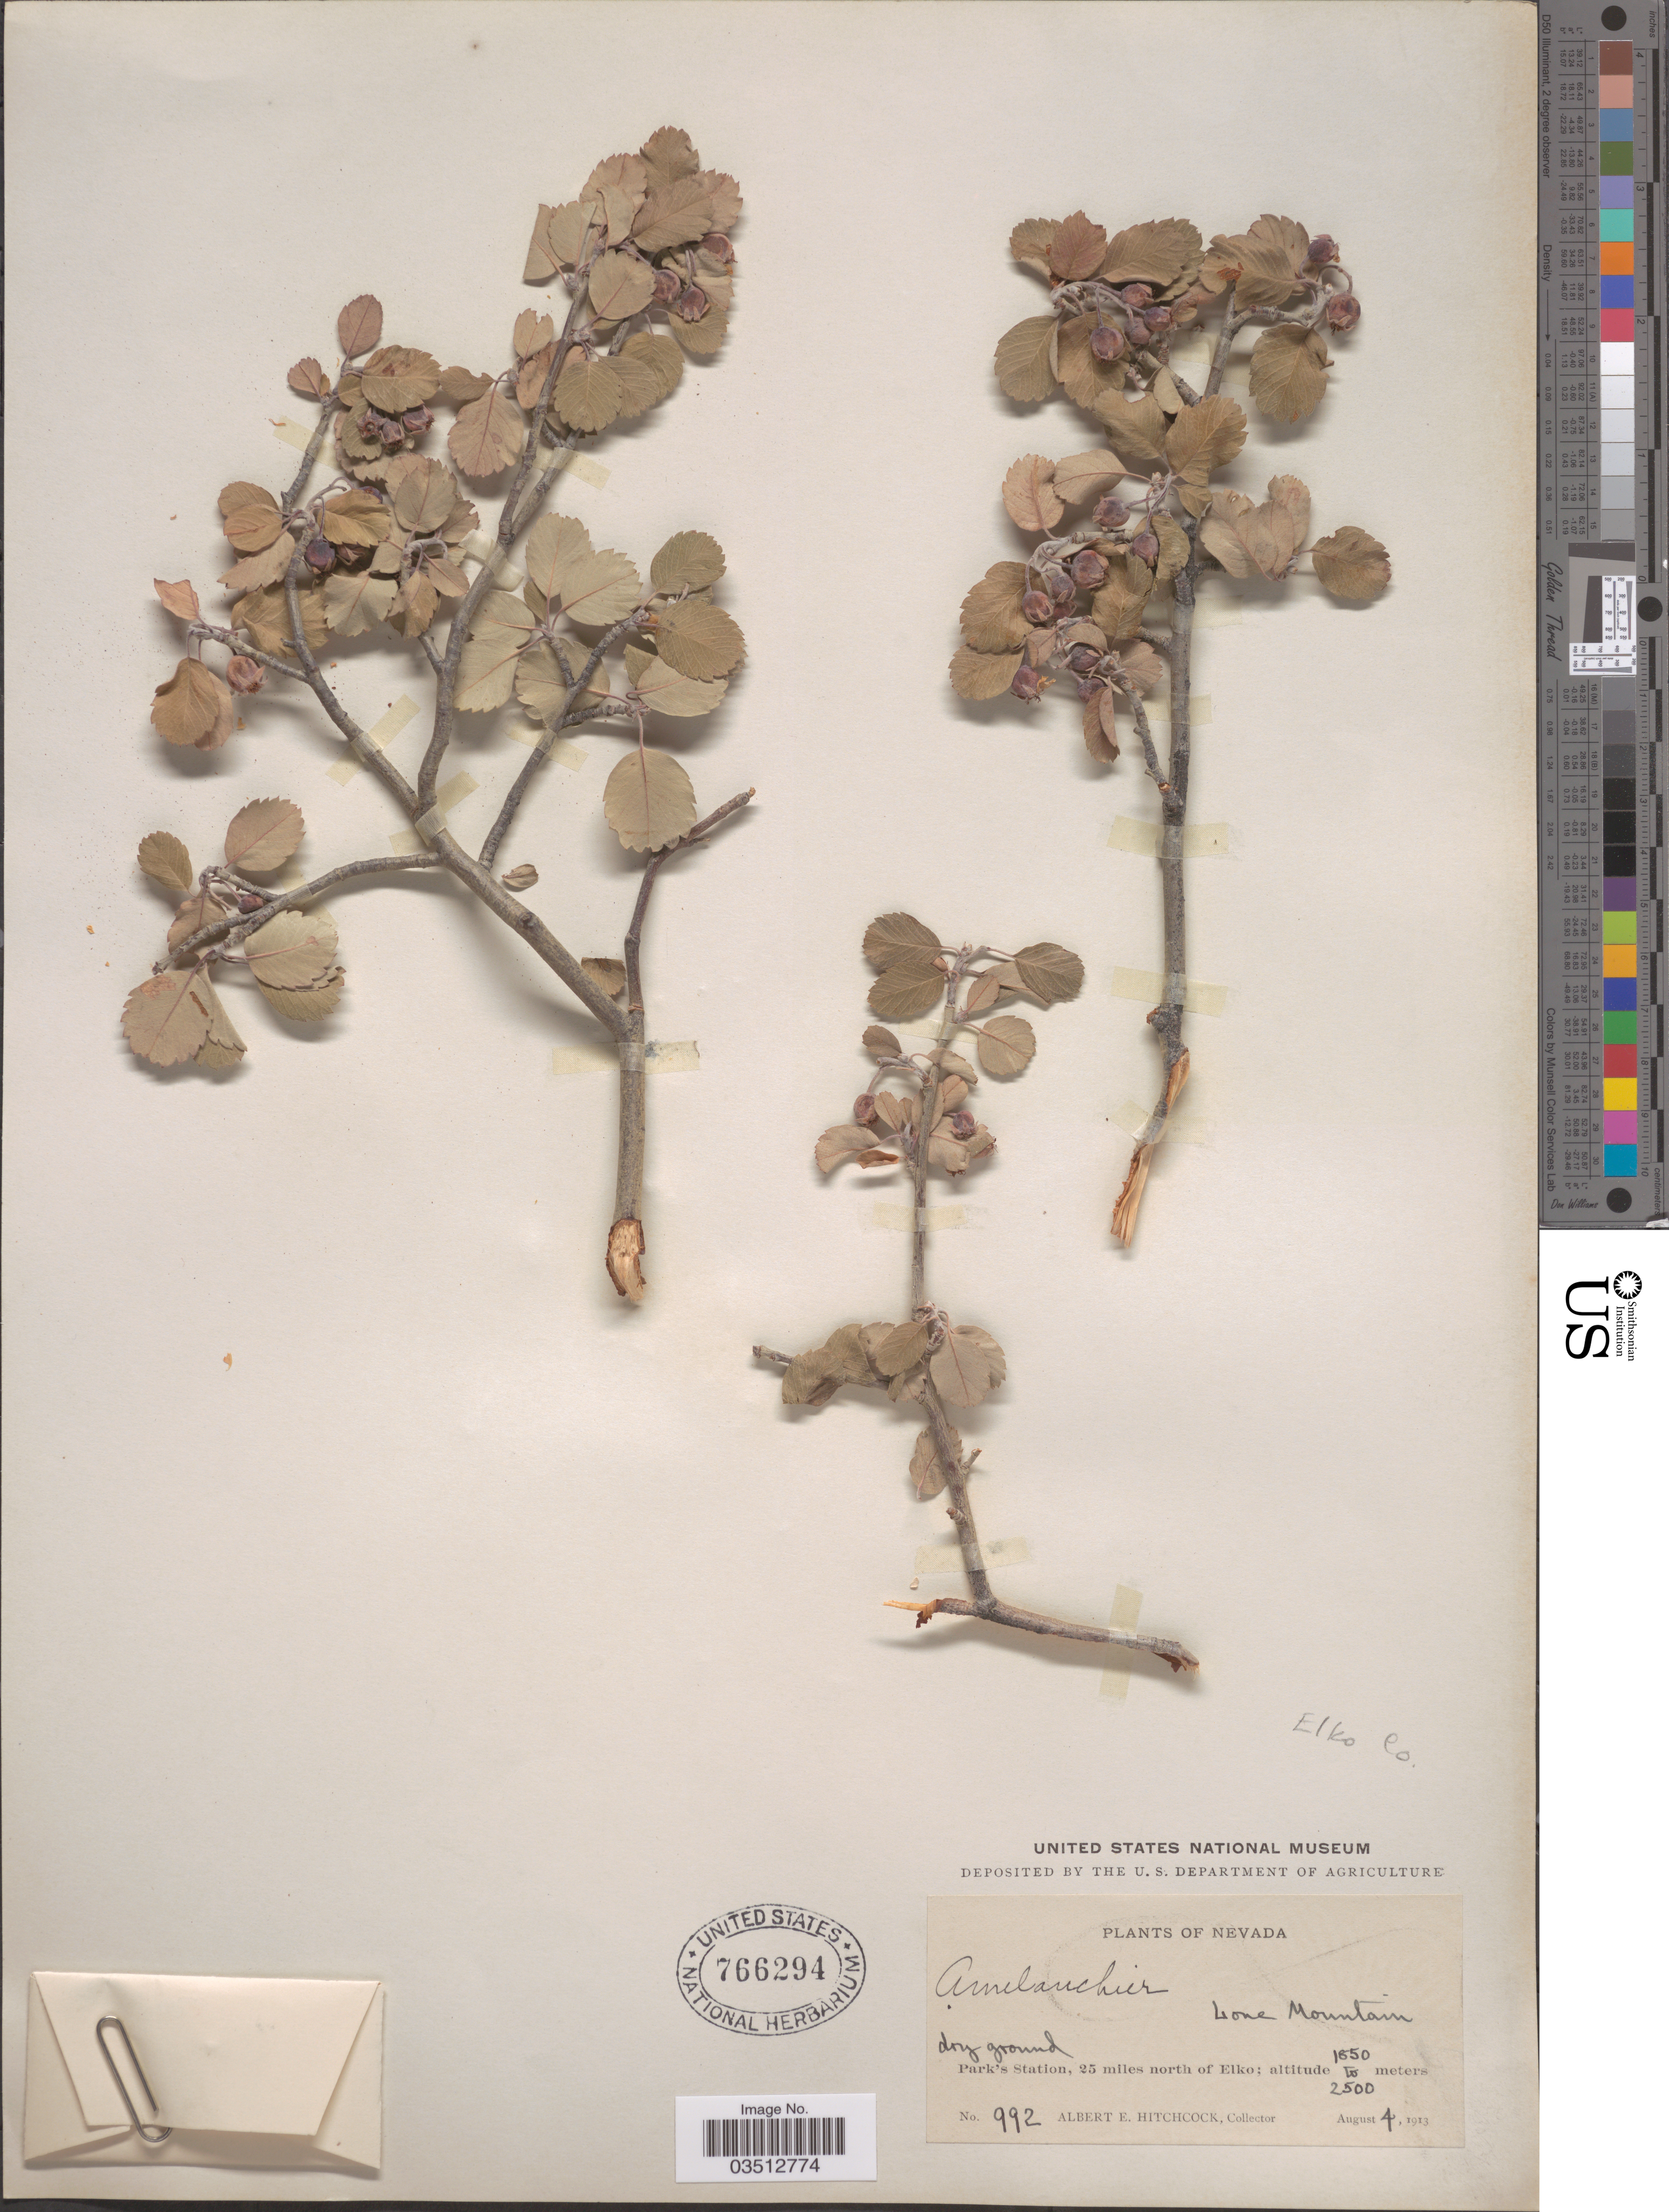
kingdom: Plantae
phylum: Tracheophyta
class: Magnoliopsida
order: Rosales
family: Rosaceae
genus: Amelanchier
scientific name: Amelanchier utahensis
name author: Koehne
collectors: A. Hitchcock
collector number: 992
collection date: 1913-08-04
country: United States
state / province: Nevada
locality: Lone Mountain. Park's Station, 25 miles north of Elko.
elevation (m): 1850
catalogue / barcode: US 766294